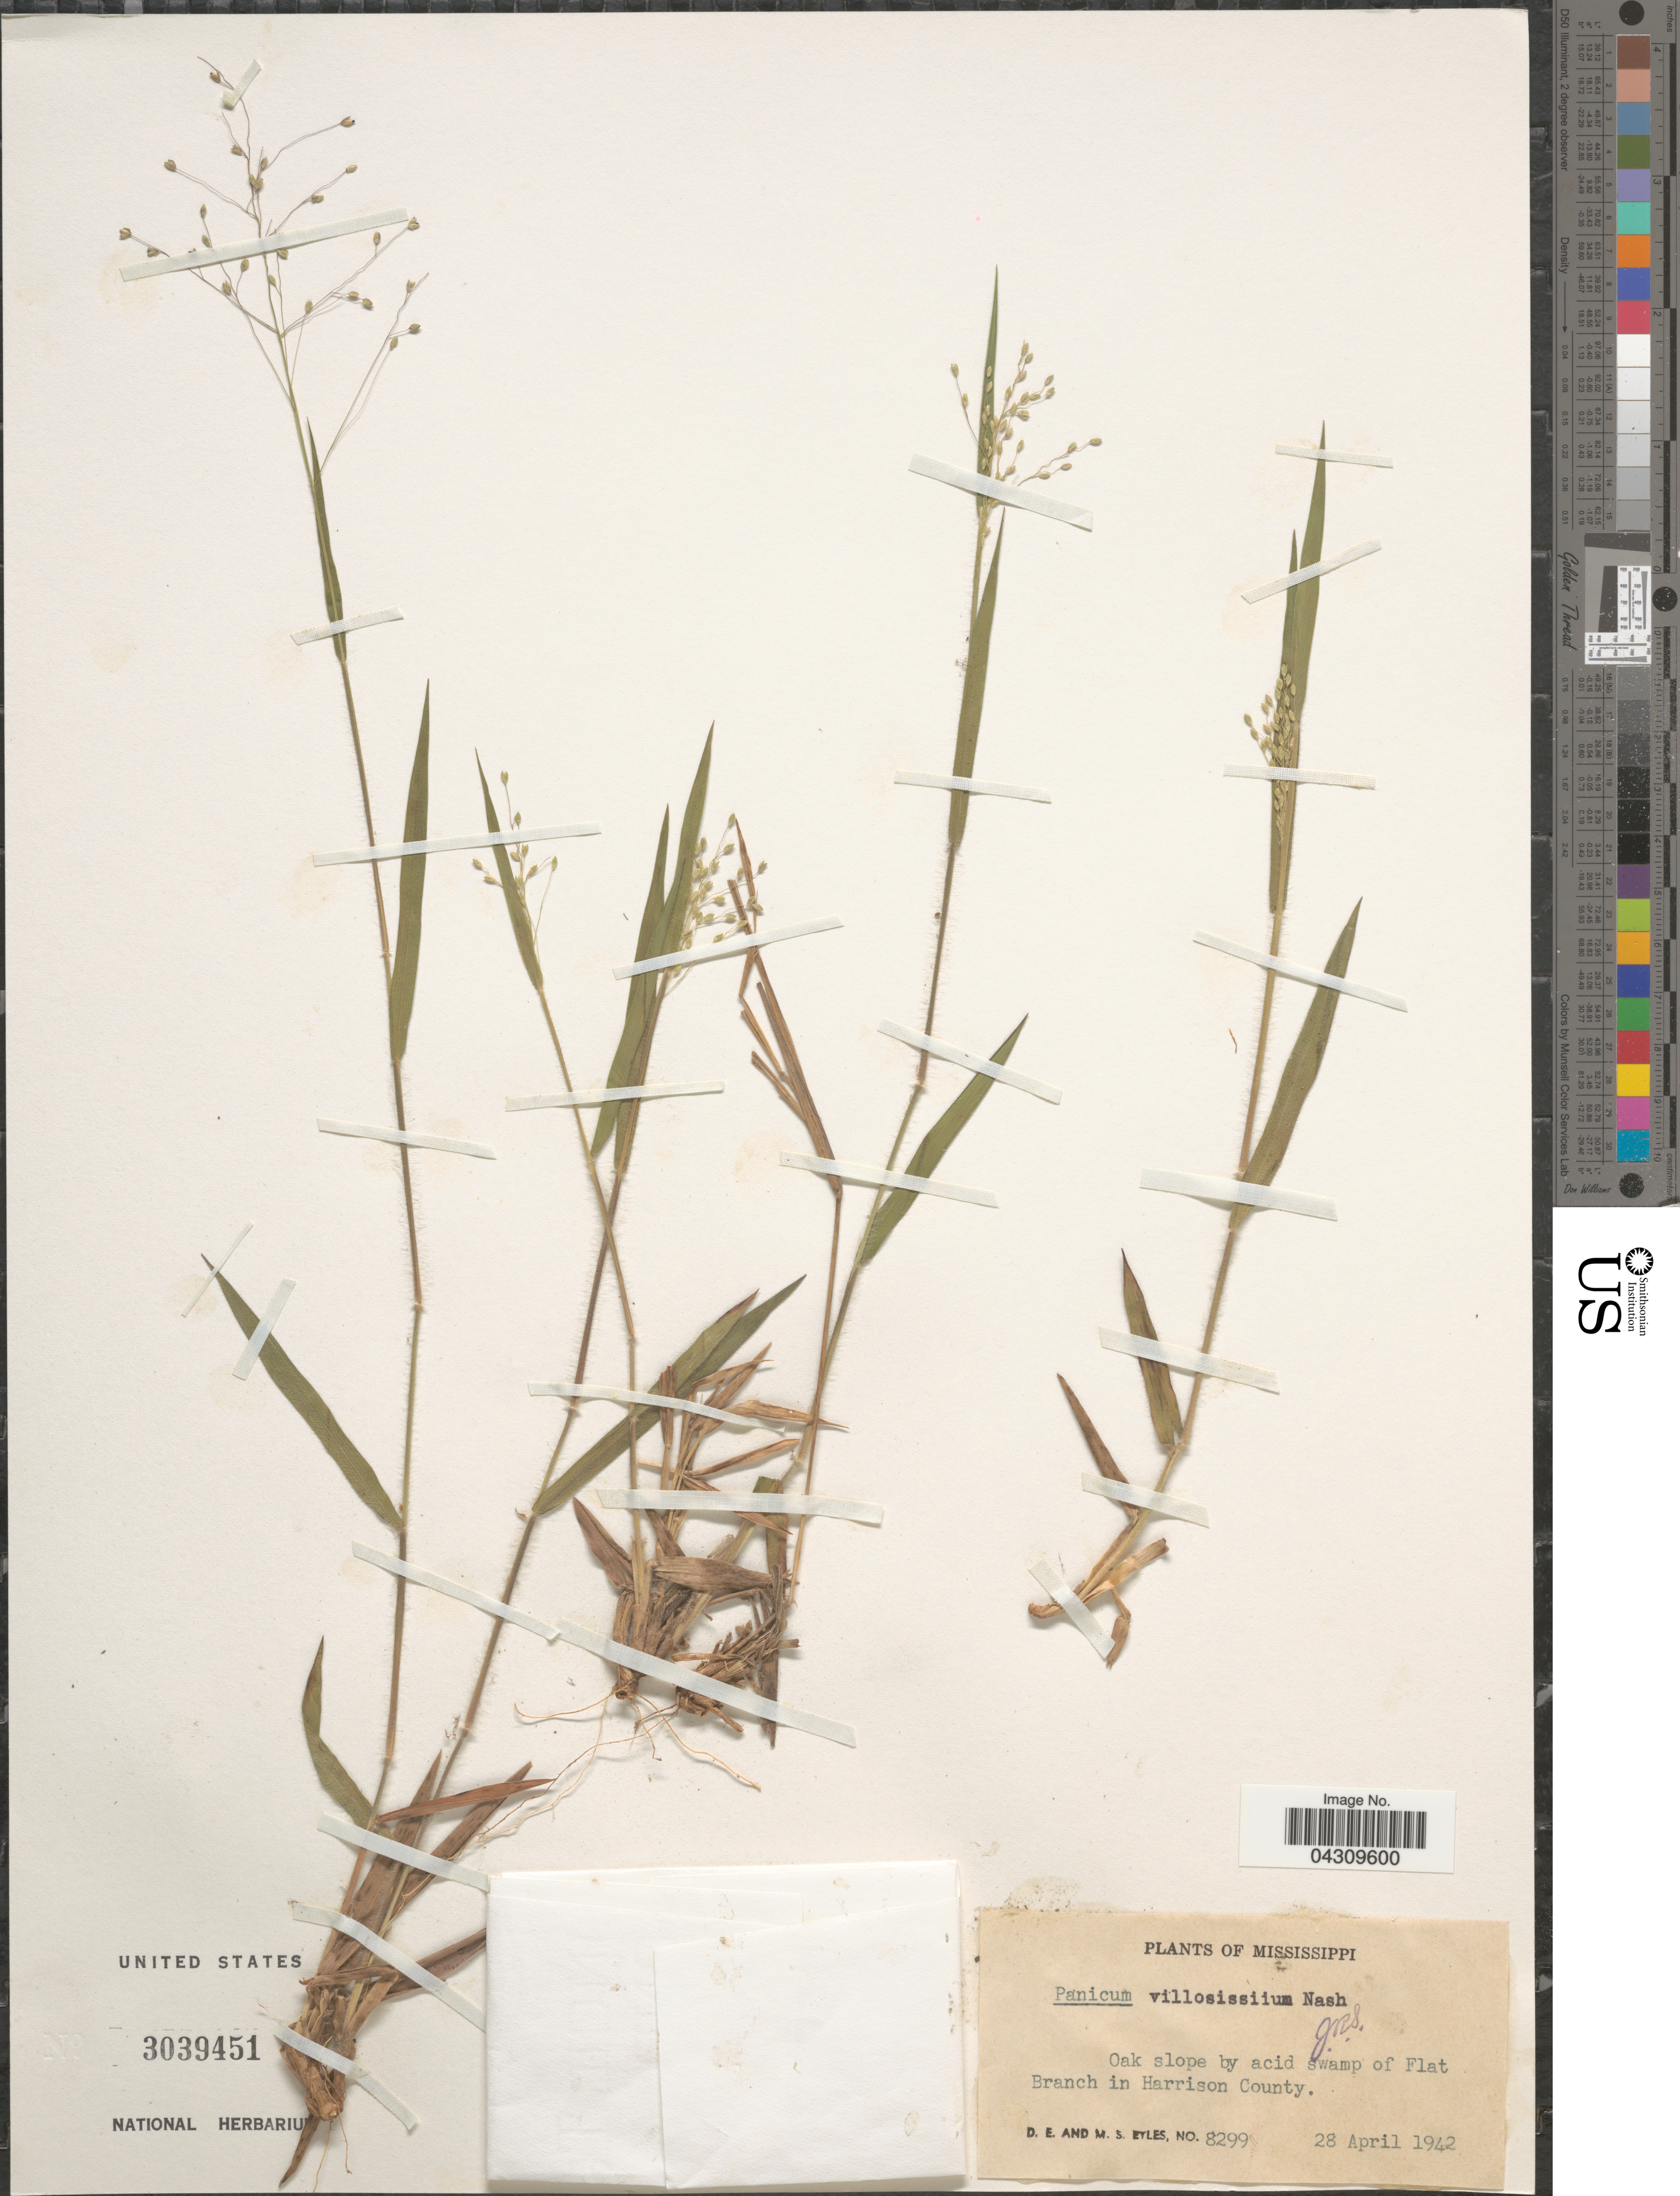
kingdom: Plantae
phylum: Tracheophyta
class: Liliopsida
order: Poales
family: Poaceae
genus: Dichanthelium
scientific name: Dichanthelium acuminatum var. acuminatum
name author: (Sw.) Gould & C.A. Clark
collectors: D. Eyles & M. Eyles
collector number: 8299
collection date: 1942-04-28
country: United States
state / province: Mississippi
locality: Oak slope by acid swamp of Flat Branch in Harrison County.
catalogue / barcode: US 3039451